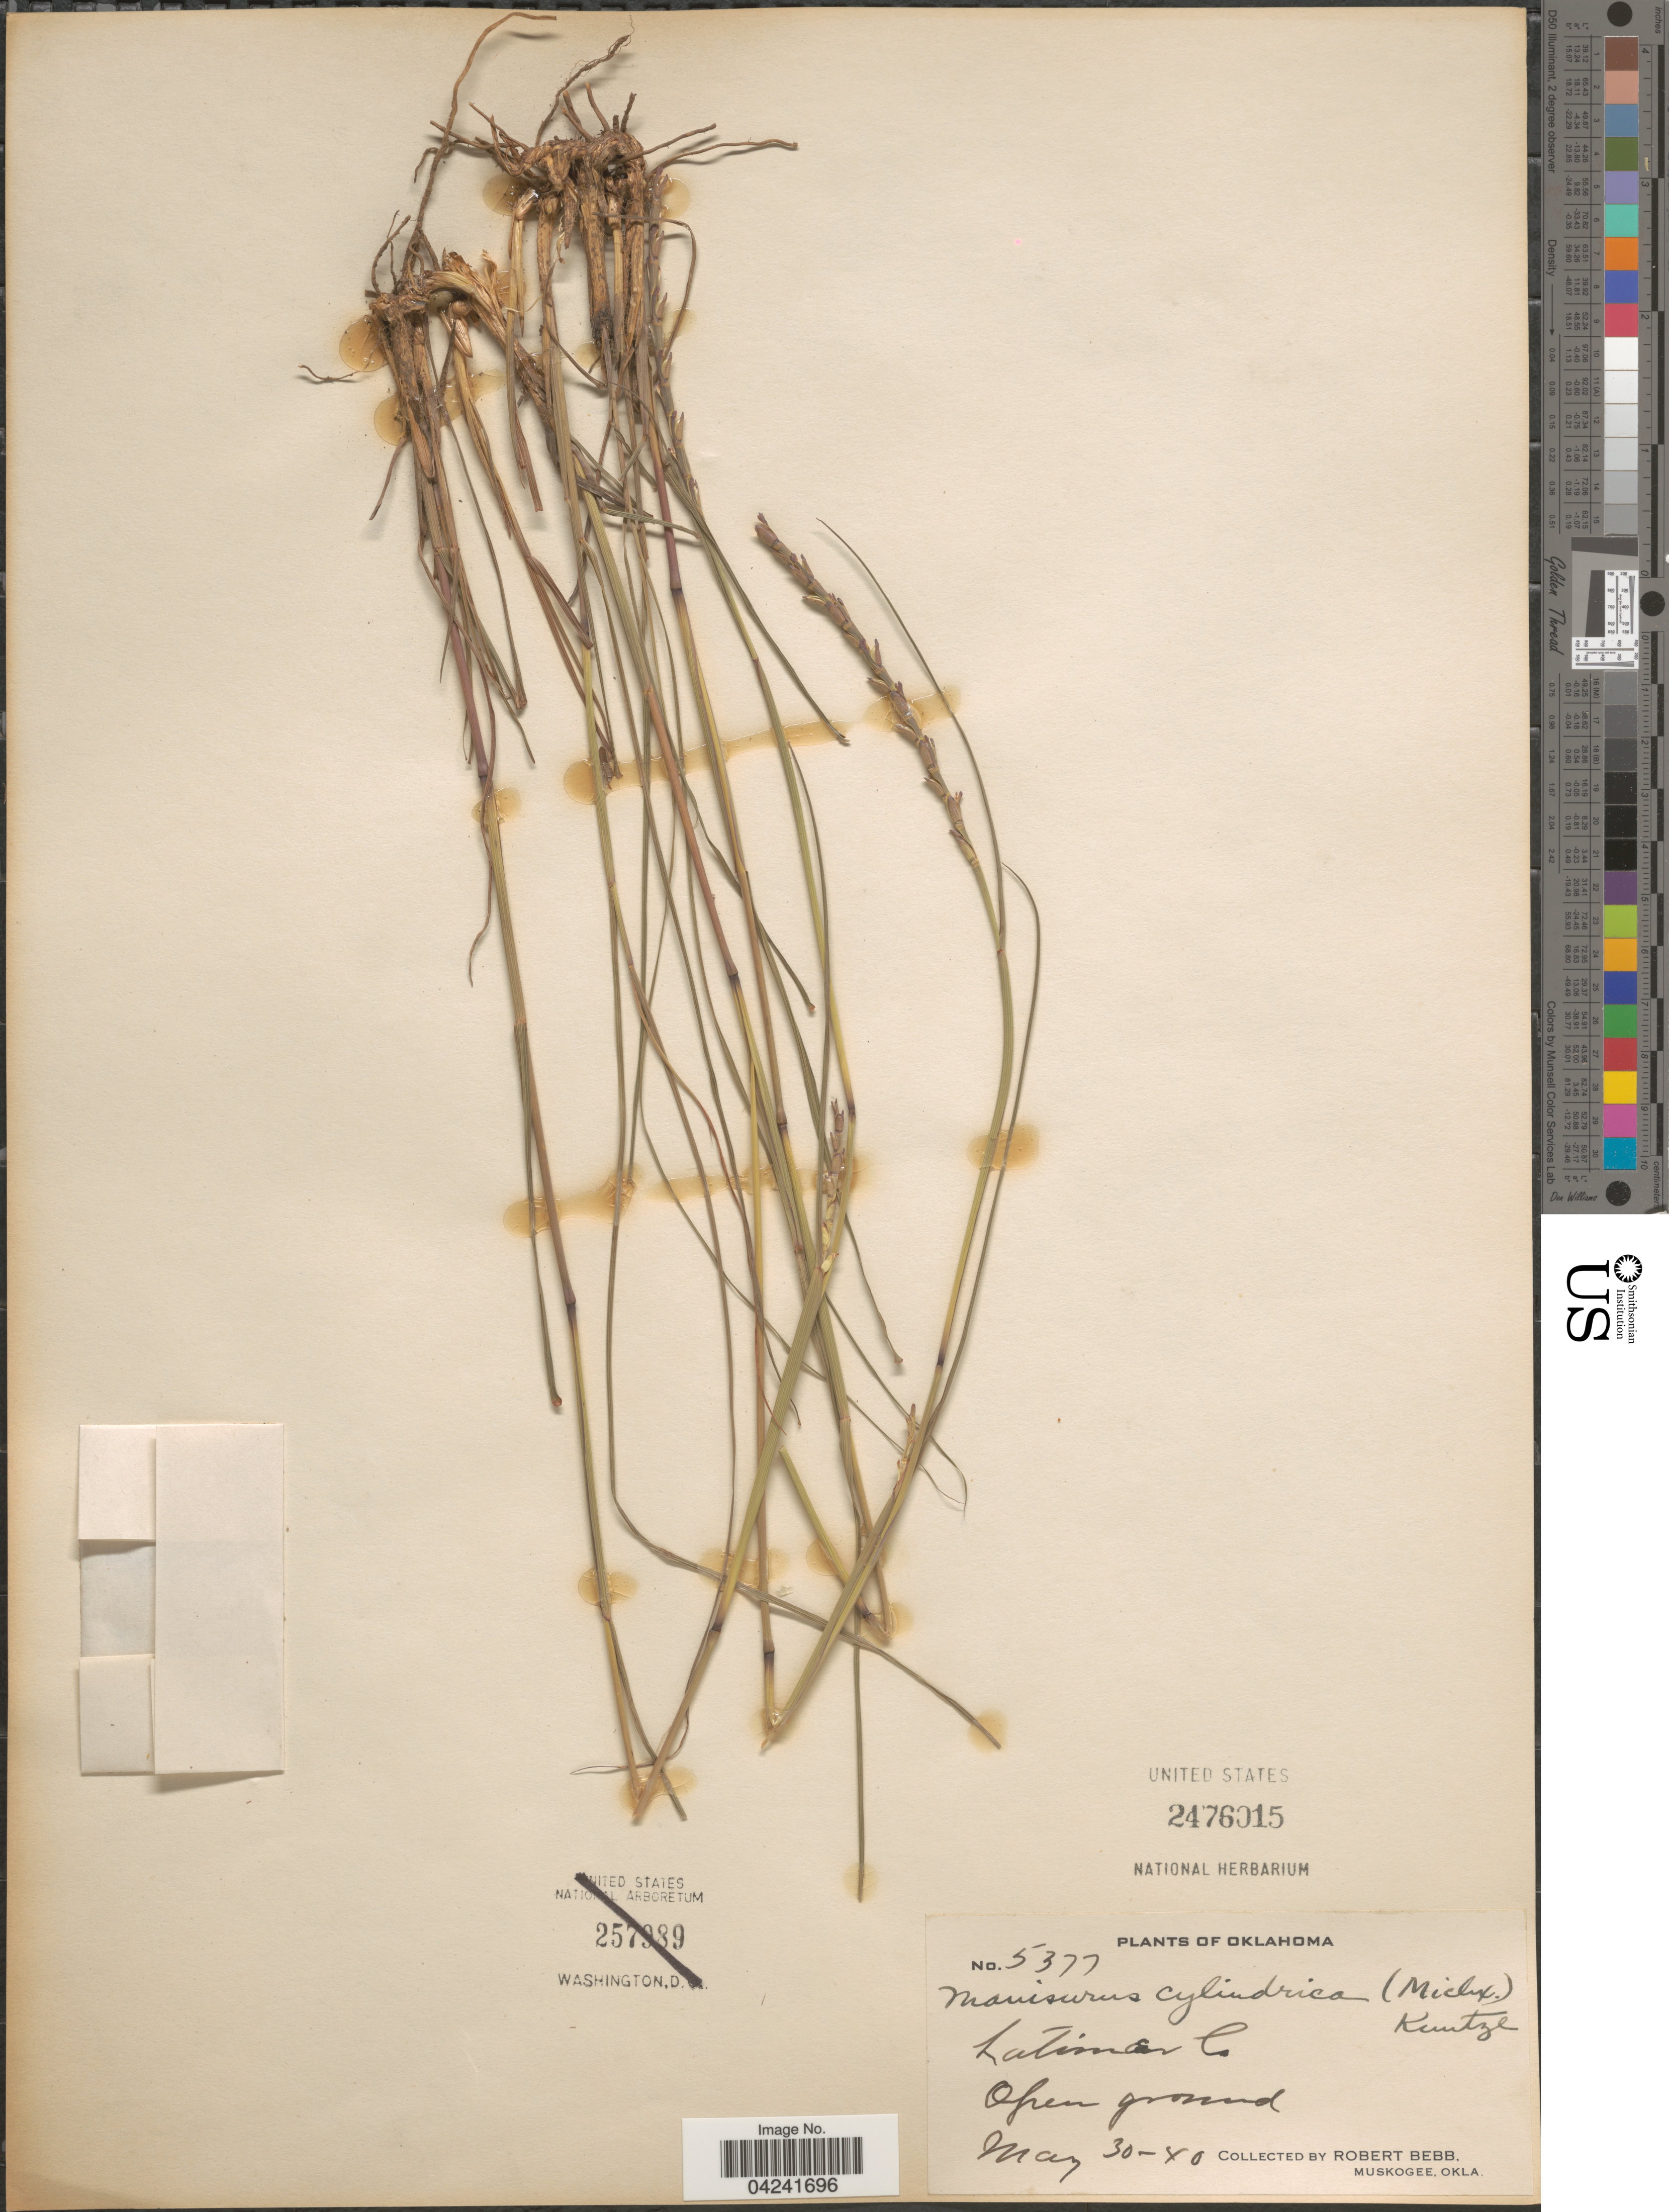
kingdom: Plantae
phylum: Tracheophyta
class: Liliopsida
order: Poales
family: Poaceae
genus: Mnesithea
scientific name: Mnesithea cylindrica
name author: (Michx.) de Koning & Sosef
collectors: R. Bebb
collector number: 5377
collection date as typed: Transcribed d/m/y: 30/5/40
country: United States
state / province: Oklahoma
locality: Latimer Co.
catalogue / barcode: US 2476015